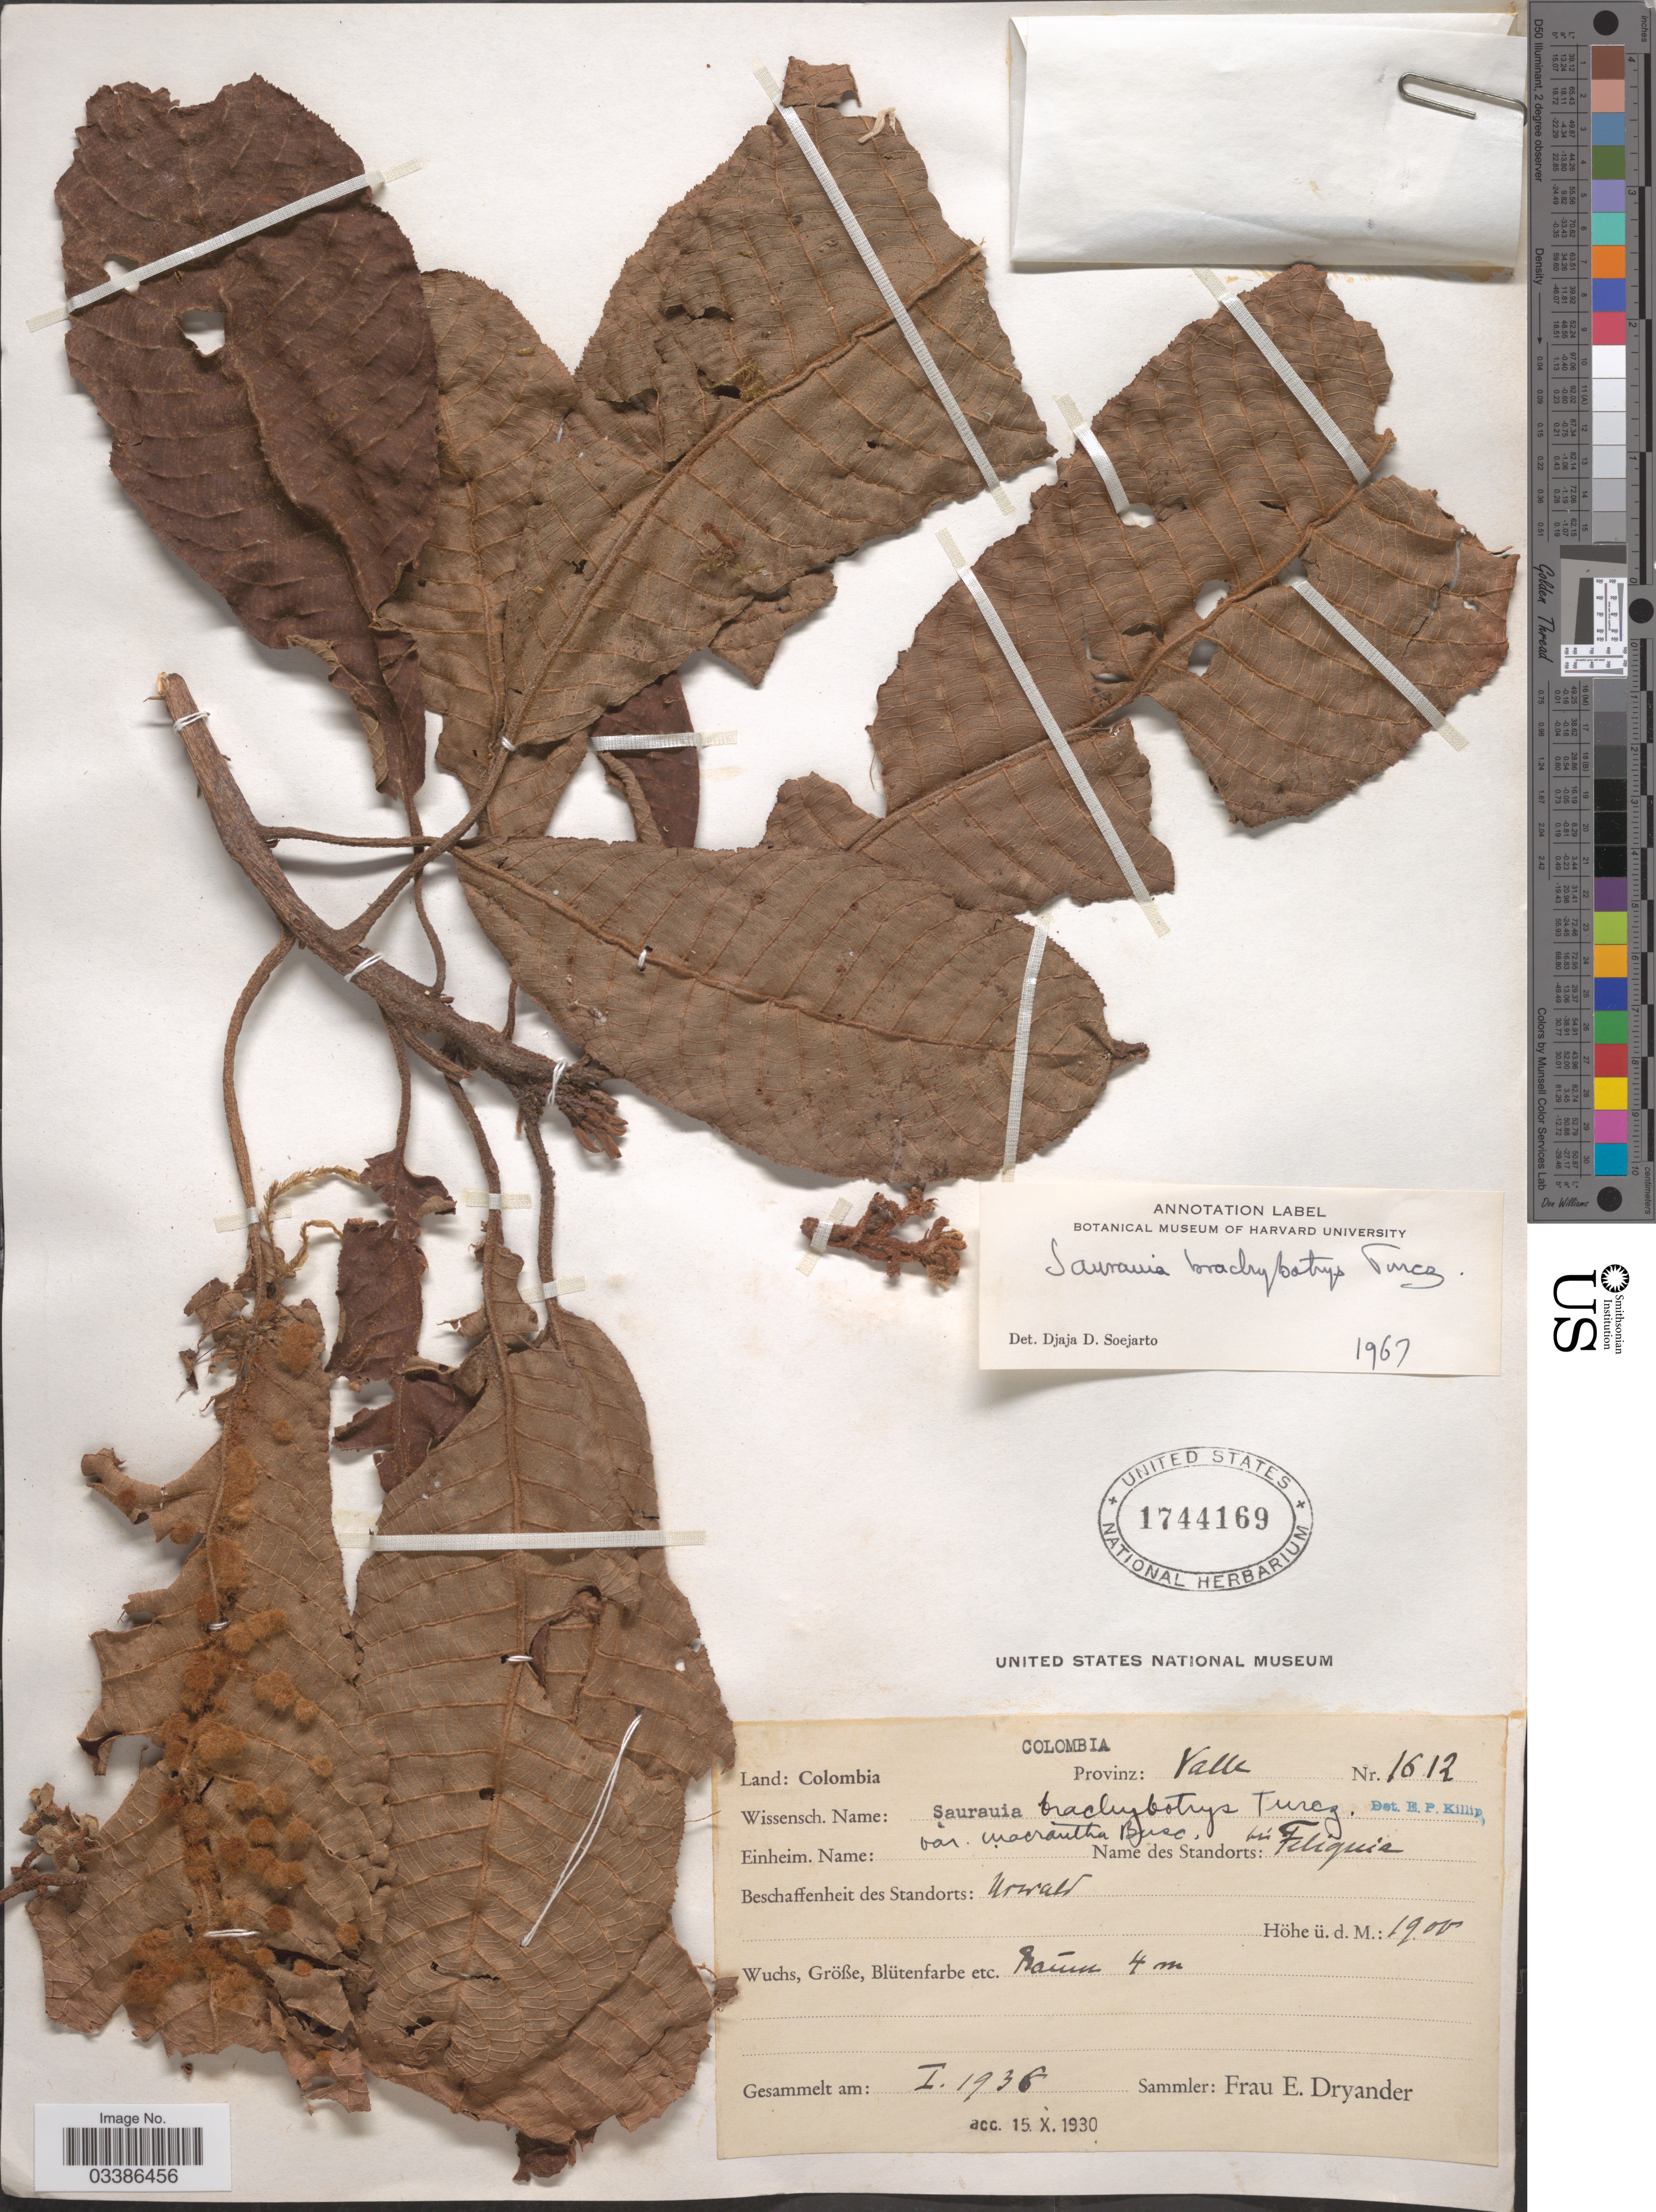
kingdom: Plantae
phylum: Tracheophyta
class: Magnoliopsida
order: Ericales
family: Actinidiaceae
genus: Saurauia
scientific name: Saurauia brachybotrys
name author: Turcz.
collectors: F. Dryander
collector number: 1612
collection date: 1938-01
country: Colombia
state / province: Valle del Cauca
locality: Provinz: Valle. Bei Feliquia. Urwald.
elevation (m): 1900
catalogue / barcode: US 1744169